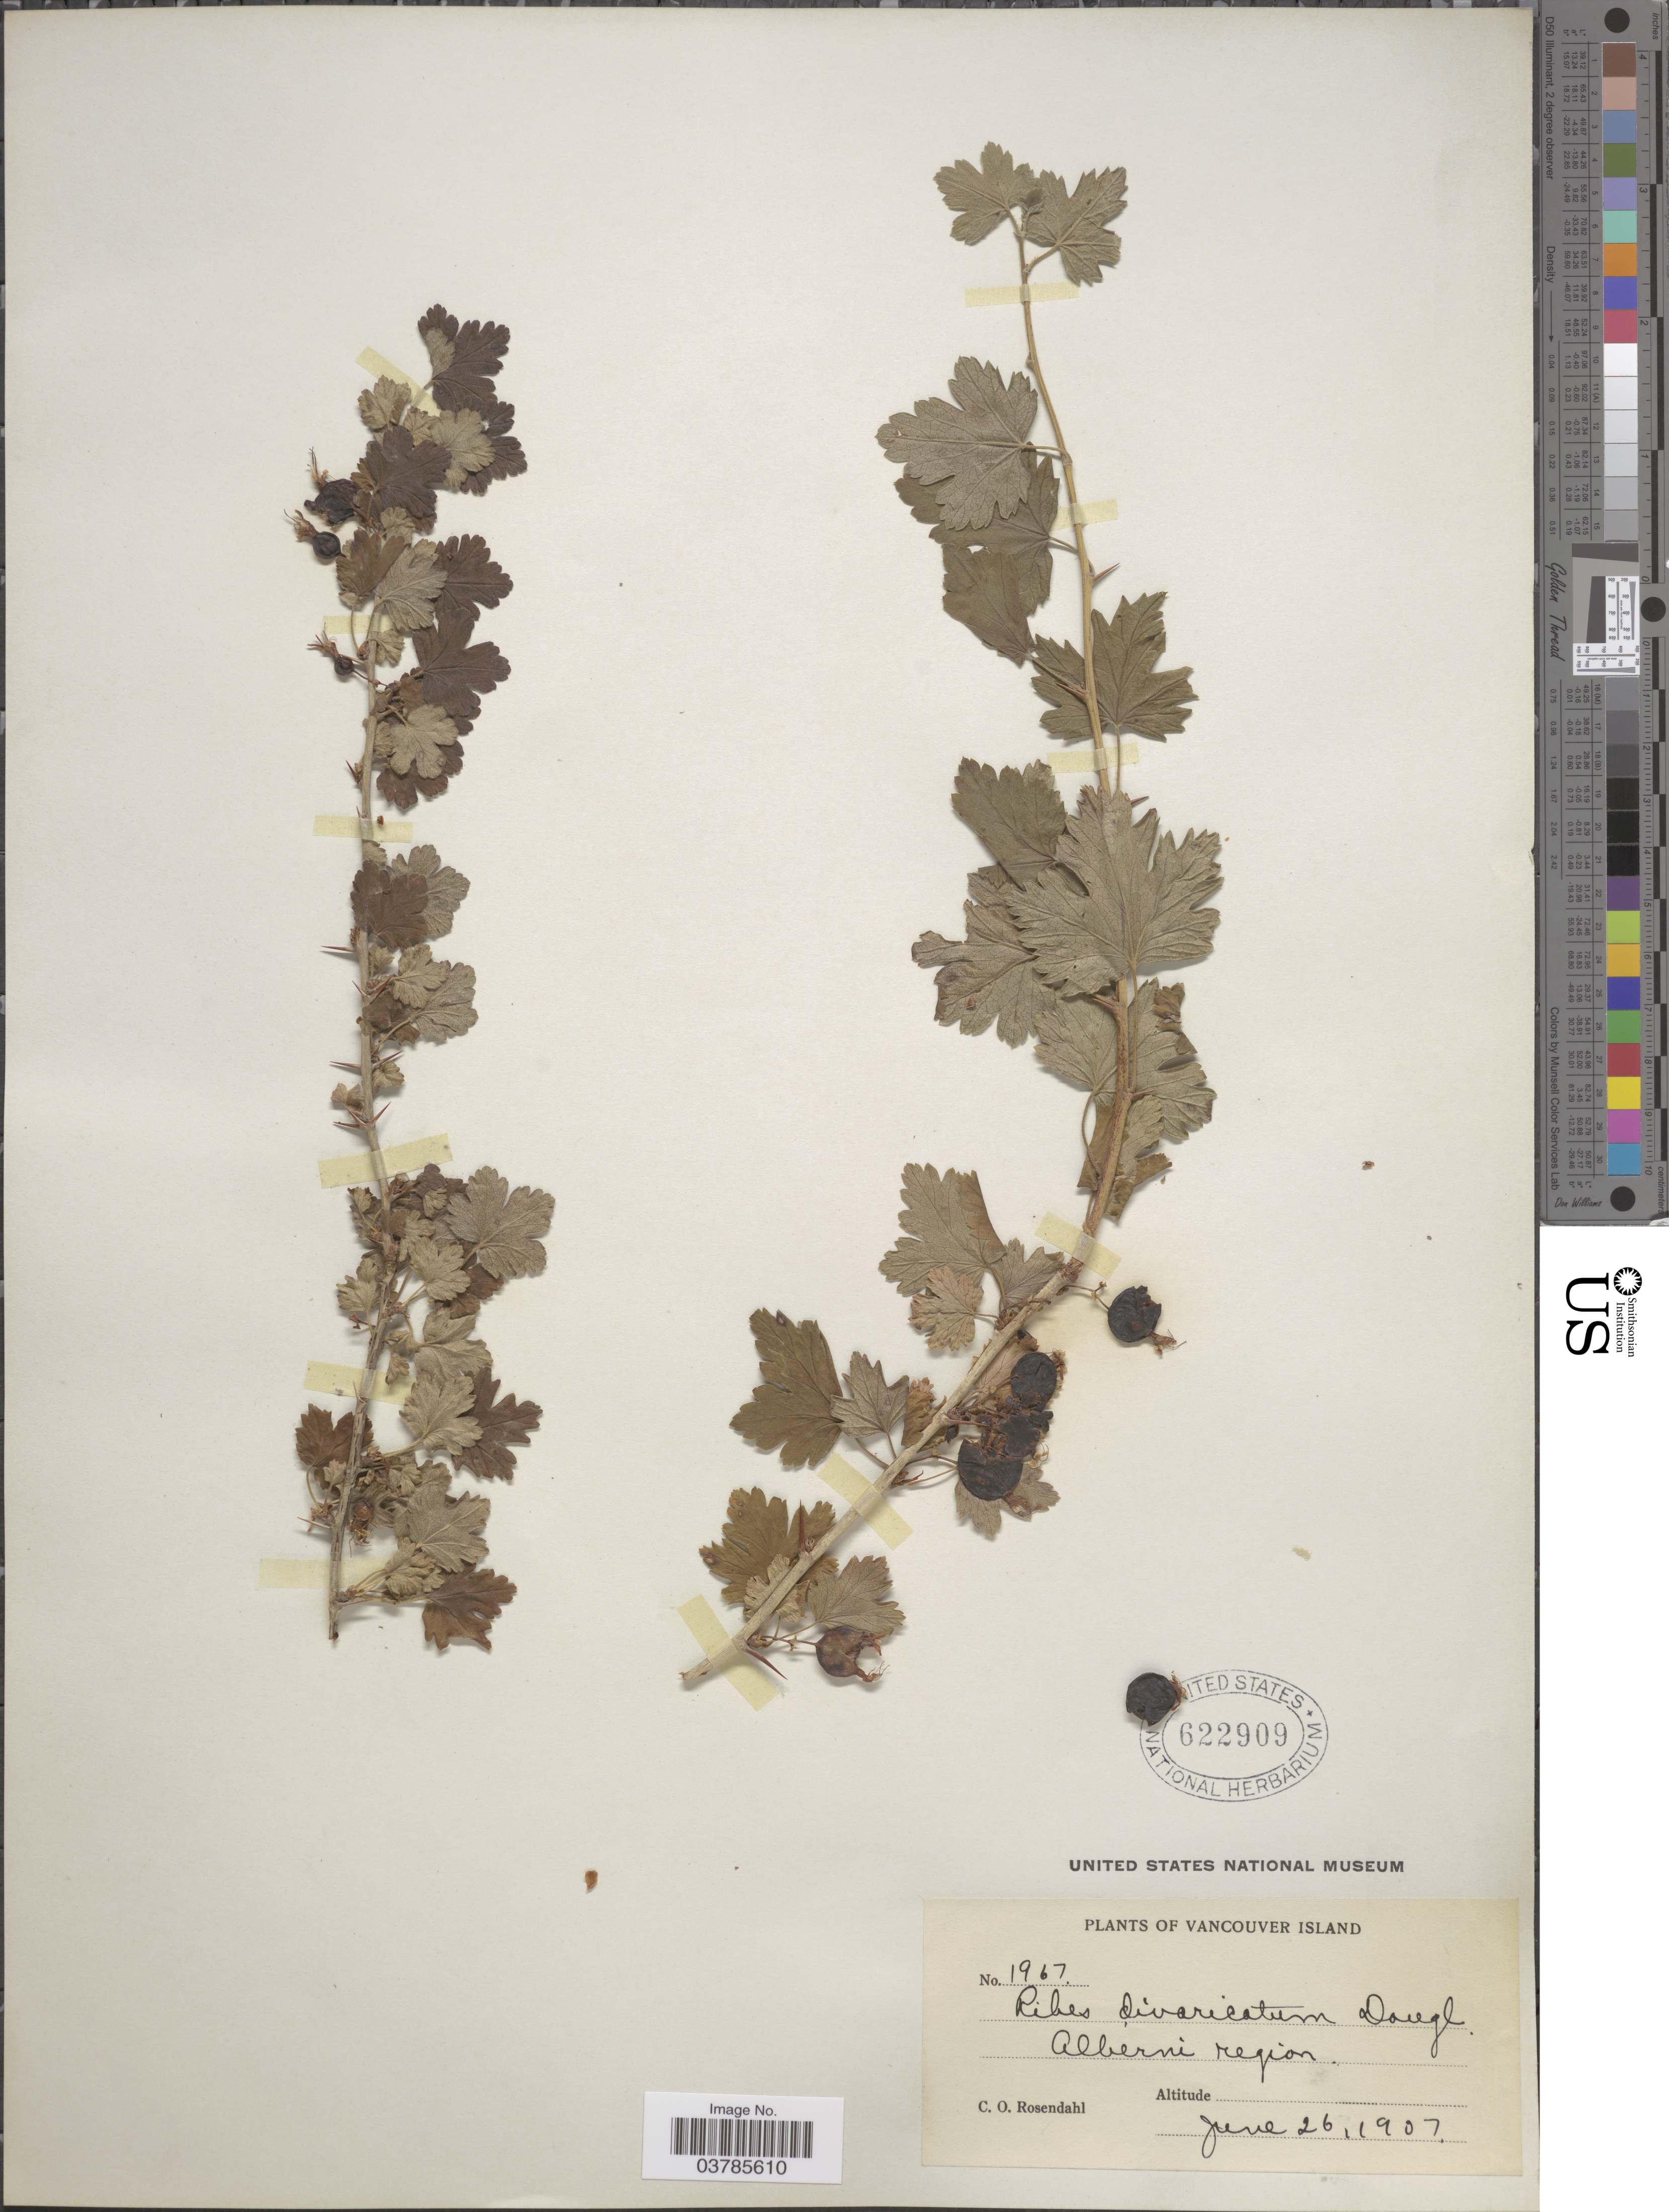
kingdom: Plantae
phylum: Tracheophyta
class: Magnoliopsida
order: Saxifragales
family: Grossulariaceae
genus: Ribes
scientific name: Ribes divaricatum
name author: Douglas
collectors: C. O. Rosendahl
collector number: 1967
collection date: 1907-06-26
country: Canada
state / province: British Columbia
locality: Vancouver Island. Alberni region.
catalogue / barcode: US 622909